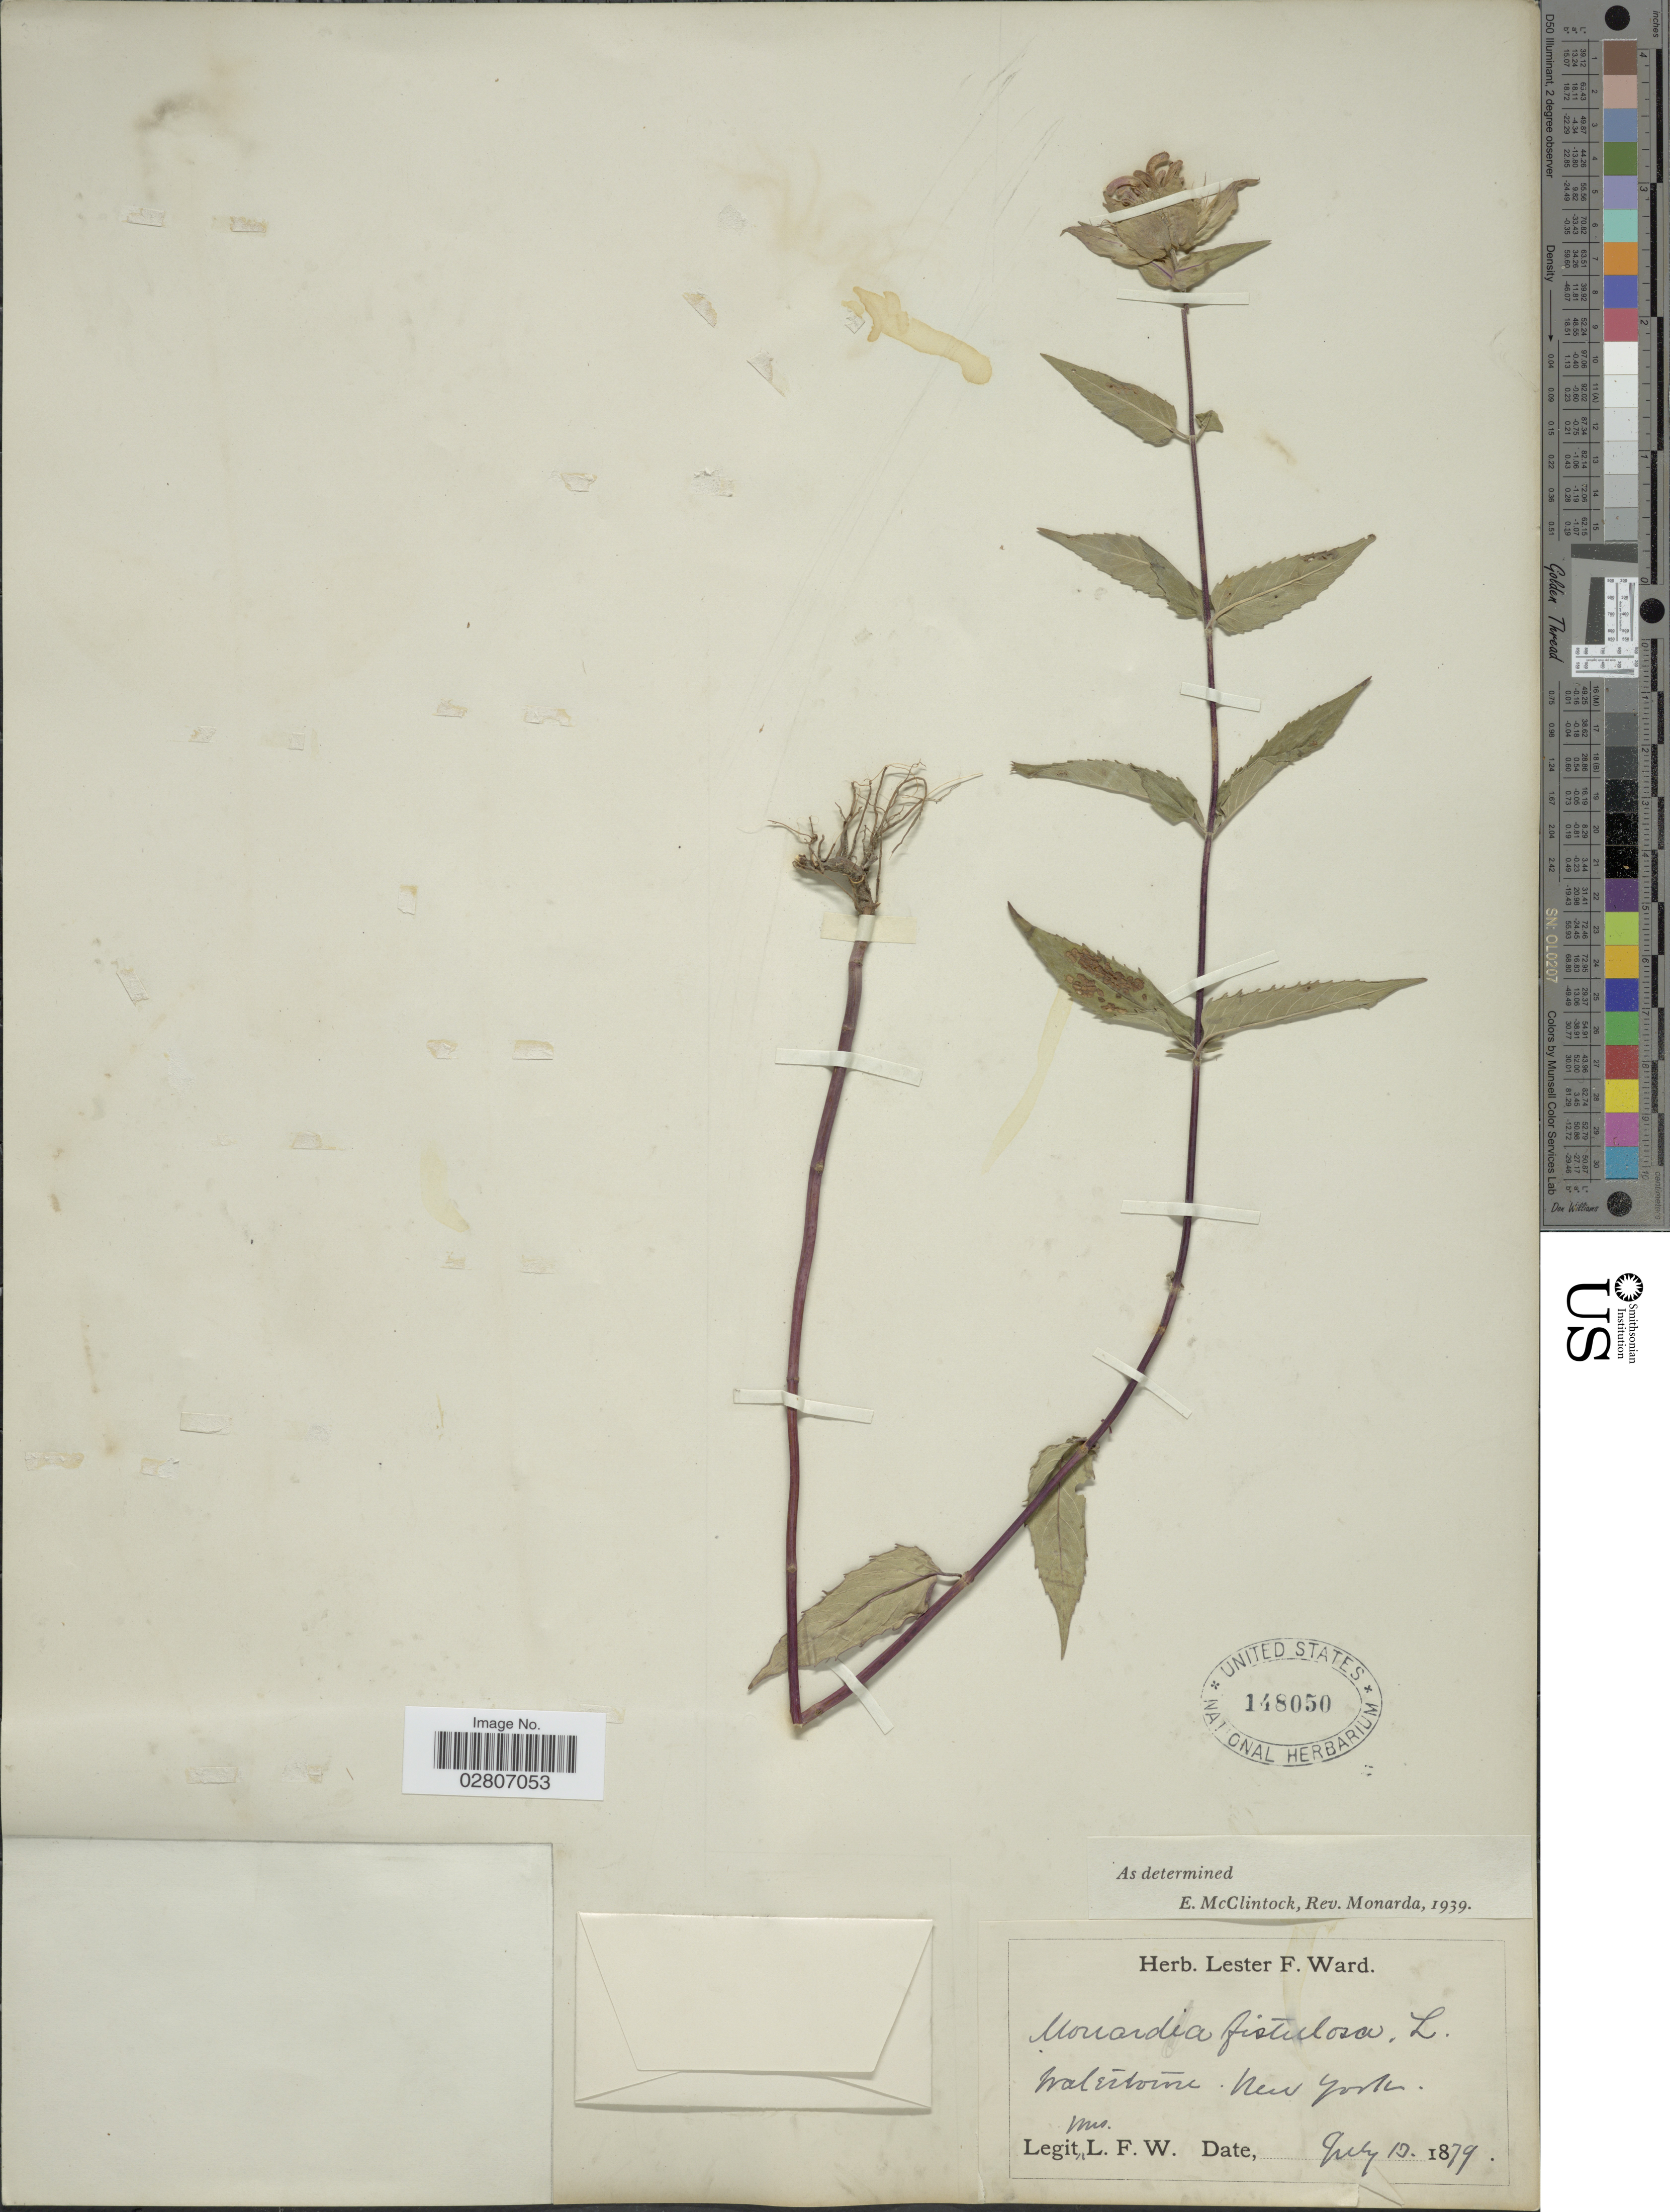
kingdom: Plantae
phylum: Tracheophyta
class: Magnoliopsida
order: Lamiales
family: Lamiaceae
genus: Monarda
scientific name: Monarda fistulosa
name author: L.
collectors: Mrs. L. F. Ward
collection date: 1879-07-13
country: United States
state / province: New York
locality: Watertown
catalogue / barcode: US 148050